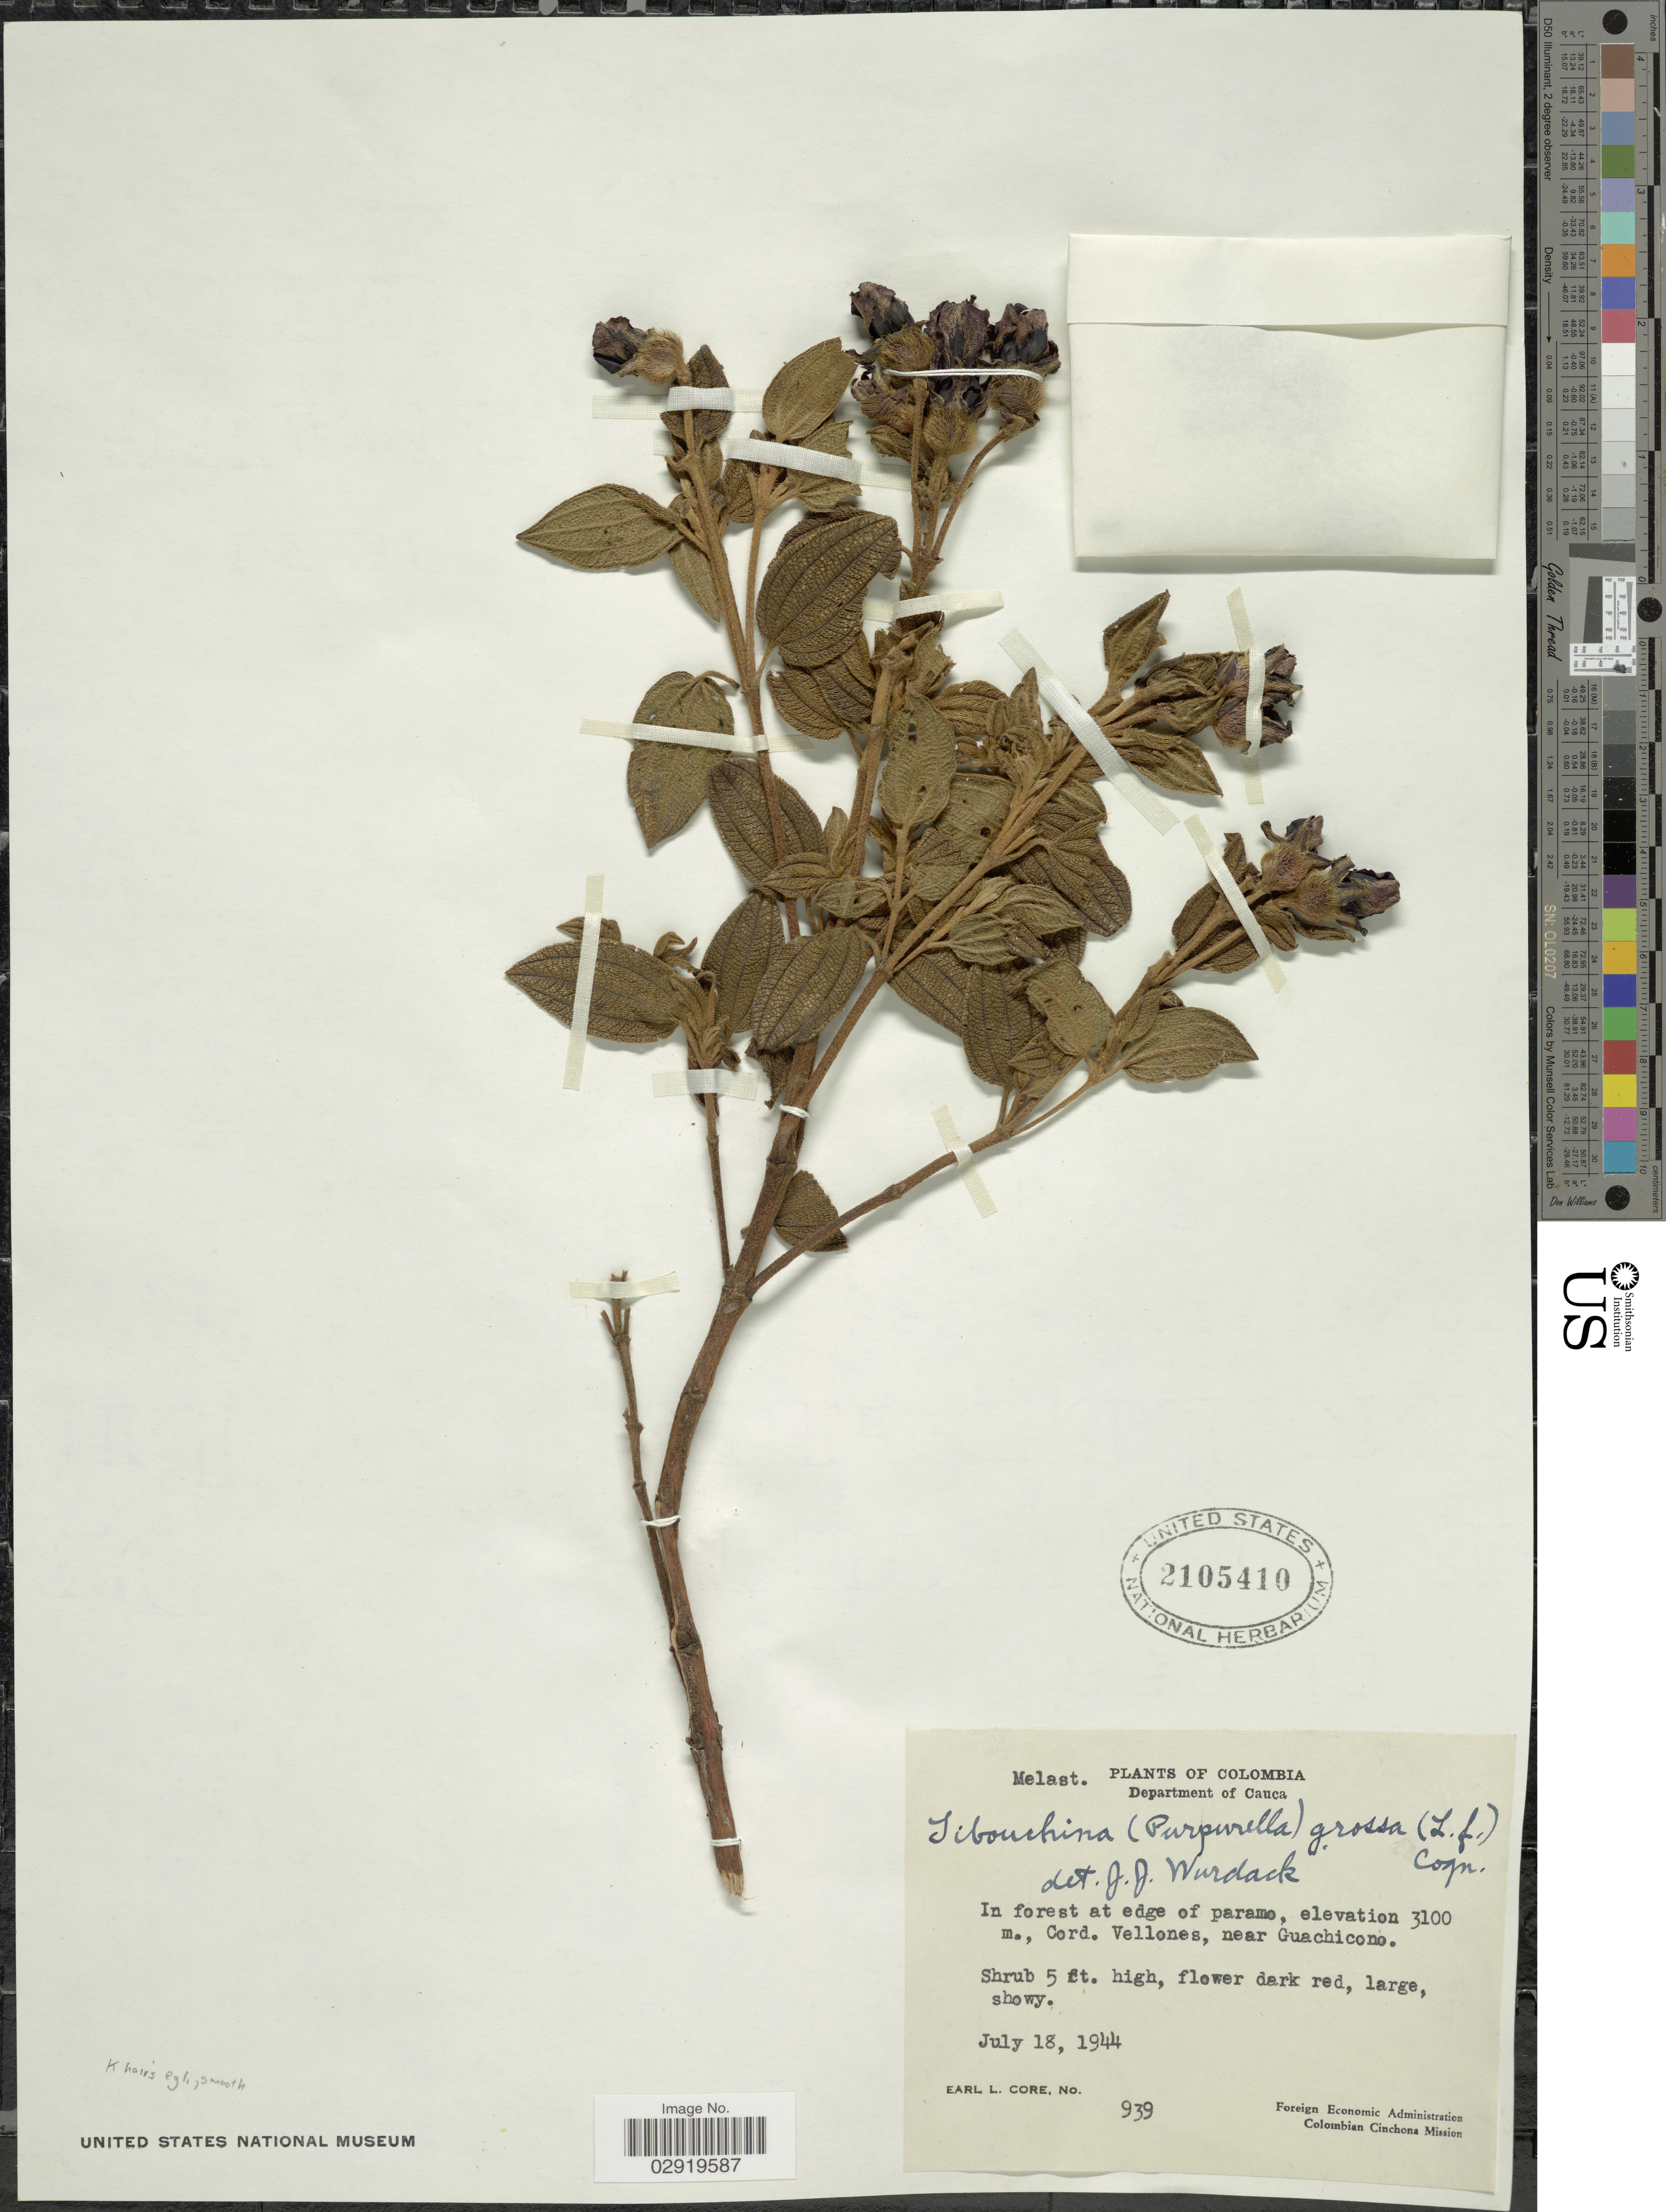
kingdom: Plantae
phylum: Tracheophyta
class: Magnoliopsida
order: Myrtales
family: Melastomataceae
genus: Chaetogastra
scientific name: Chaetogastra grossa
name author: (L. f.) P.J.F. Guim. & Michelang.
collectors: E. L. Core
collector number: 939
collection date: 1944-07-18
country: Colombia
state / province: Cauca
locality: Department of Cauca. Cord. Vellones, near Guachicono.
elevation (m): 3100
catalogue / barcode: US 2105410